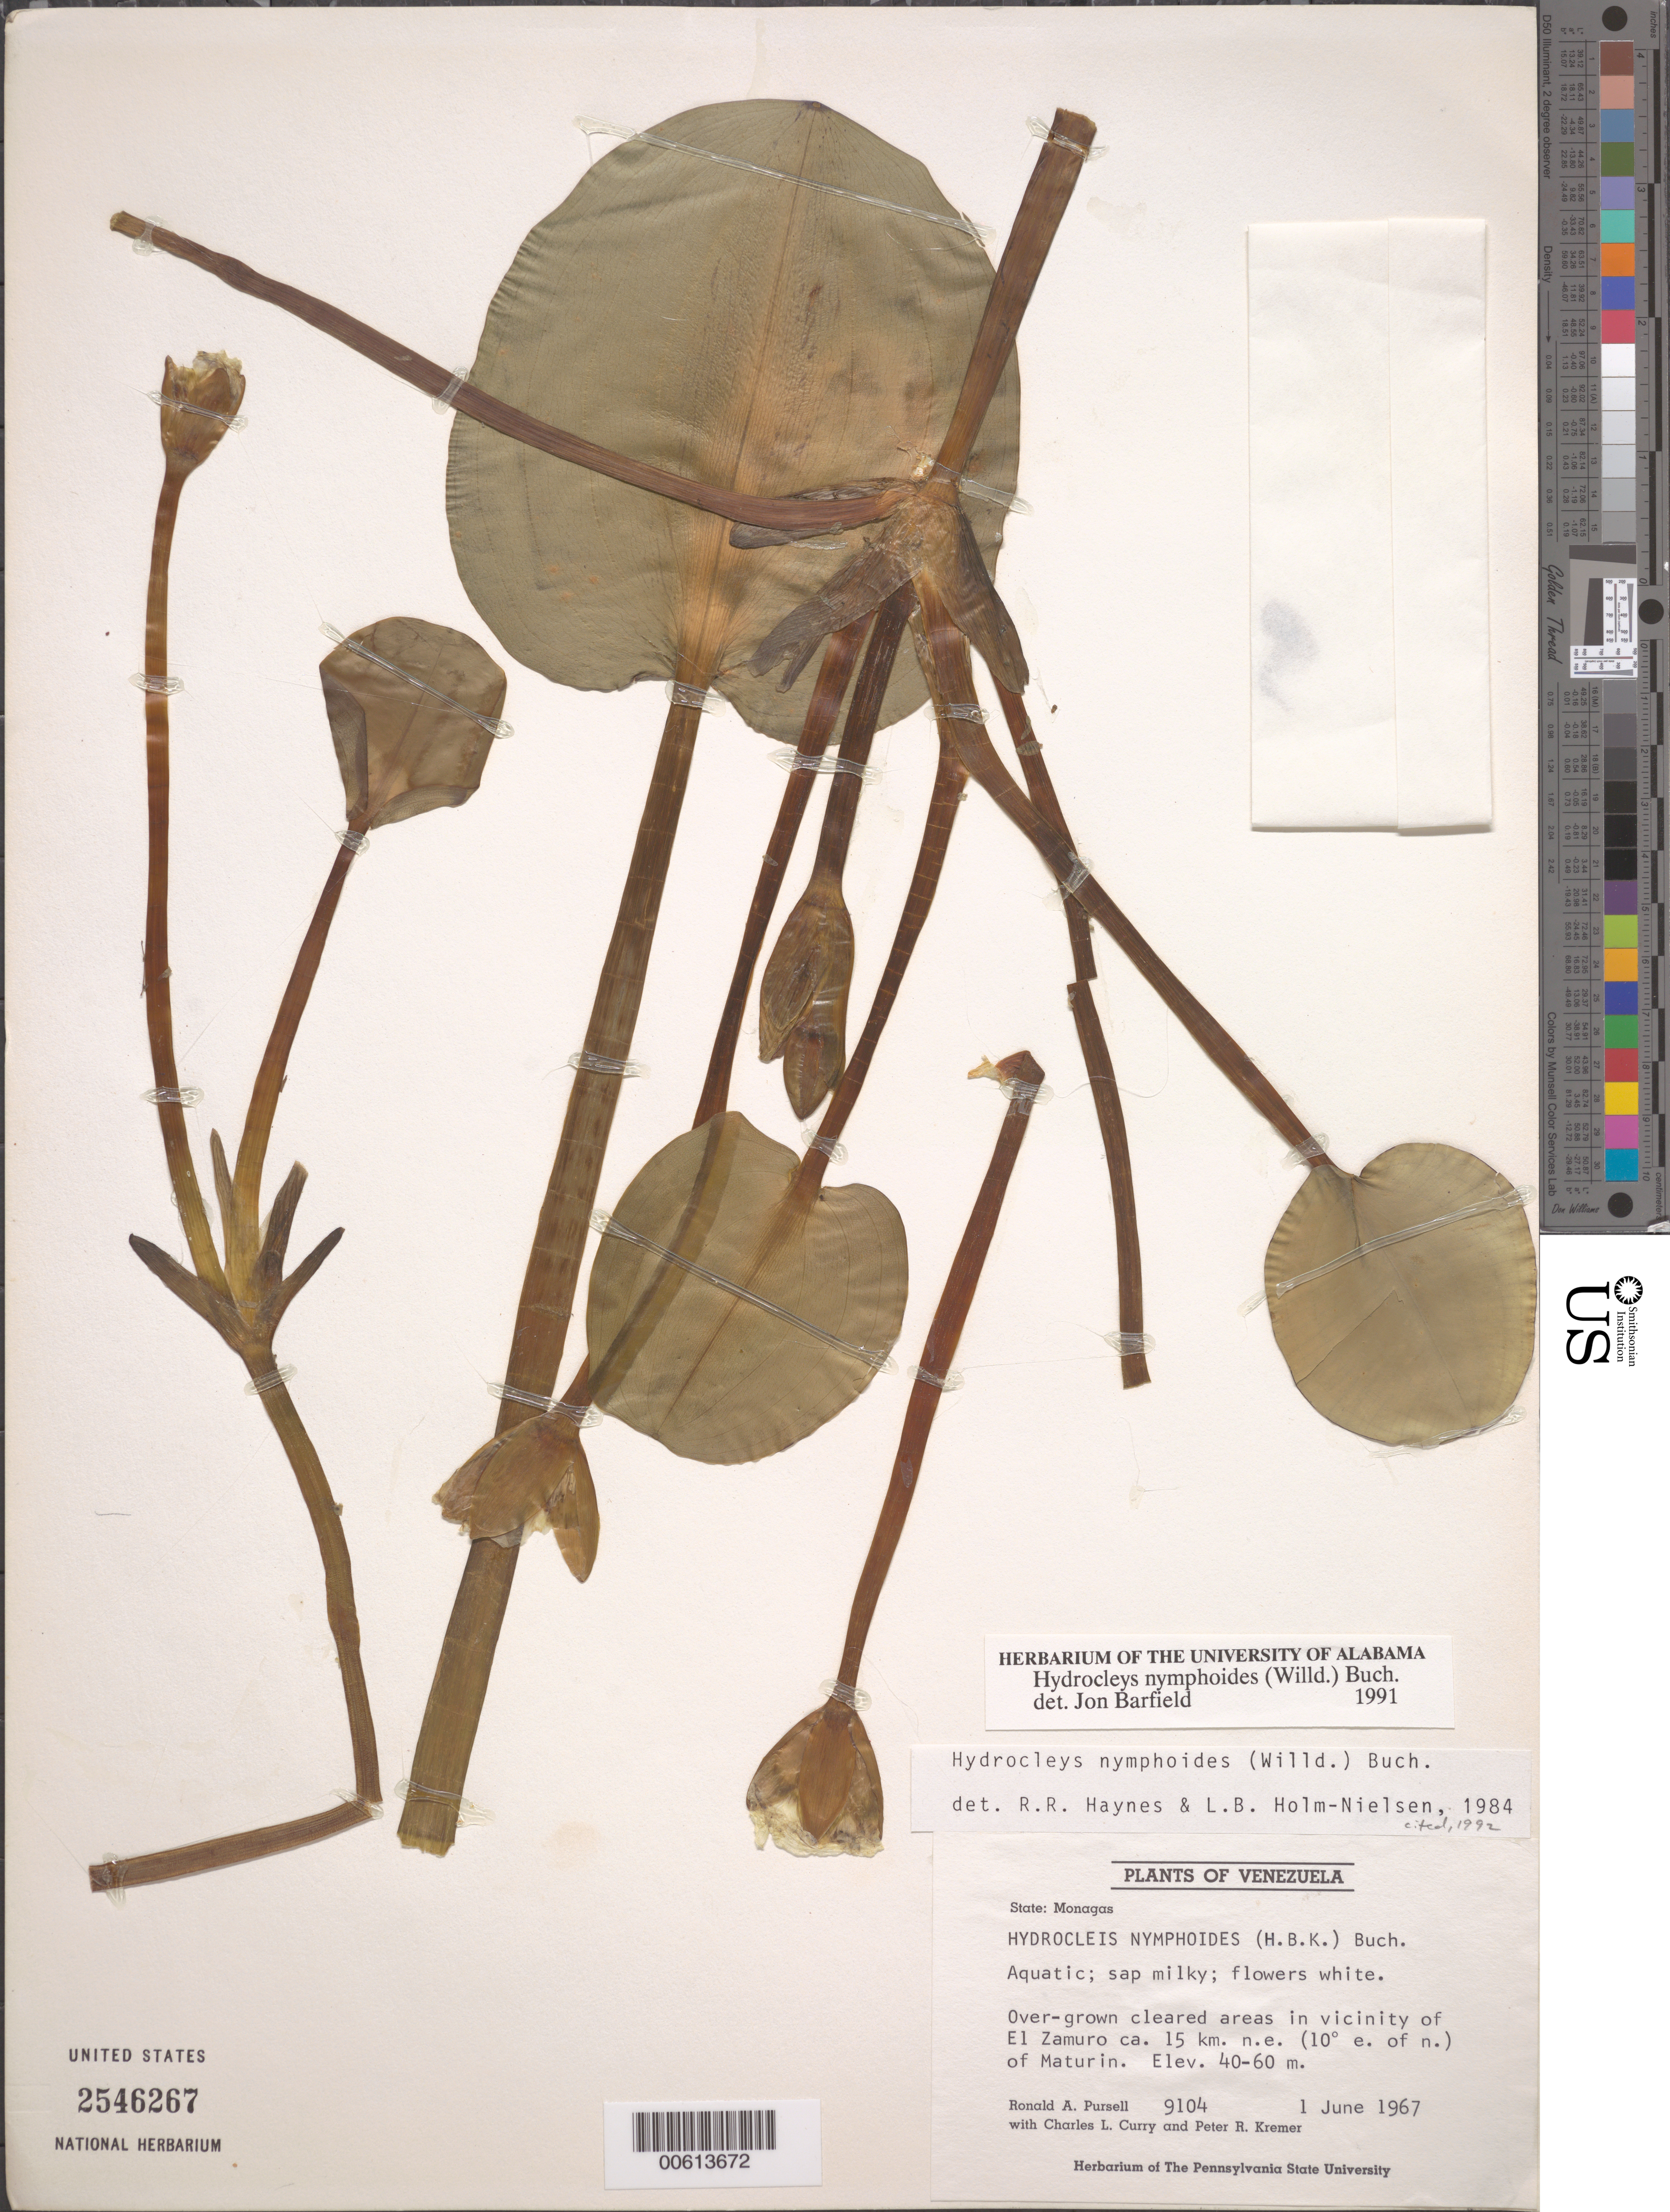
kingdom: Plantae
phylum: Tracheophyta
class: Liliopsida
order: Alismatales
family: Alismataceae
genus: Hydrocleys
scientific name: Hydrocleys nymphoides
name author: (Humb. & Bonpl. ex Willd.) Buchenau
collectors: R. A. Pursell, C. L. Curry & P. R. Kremer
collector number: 9104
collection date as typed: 01 Jun 1967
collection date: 1967-06-01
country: Venezuela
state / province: Monagas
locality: El Zamuro, NE of Maturin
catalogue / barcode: US 2546267